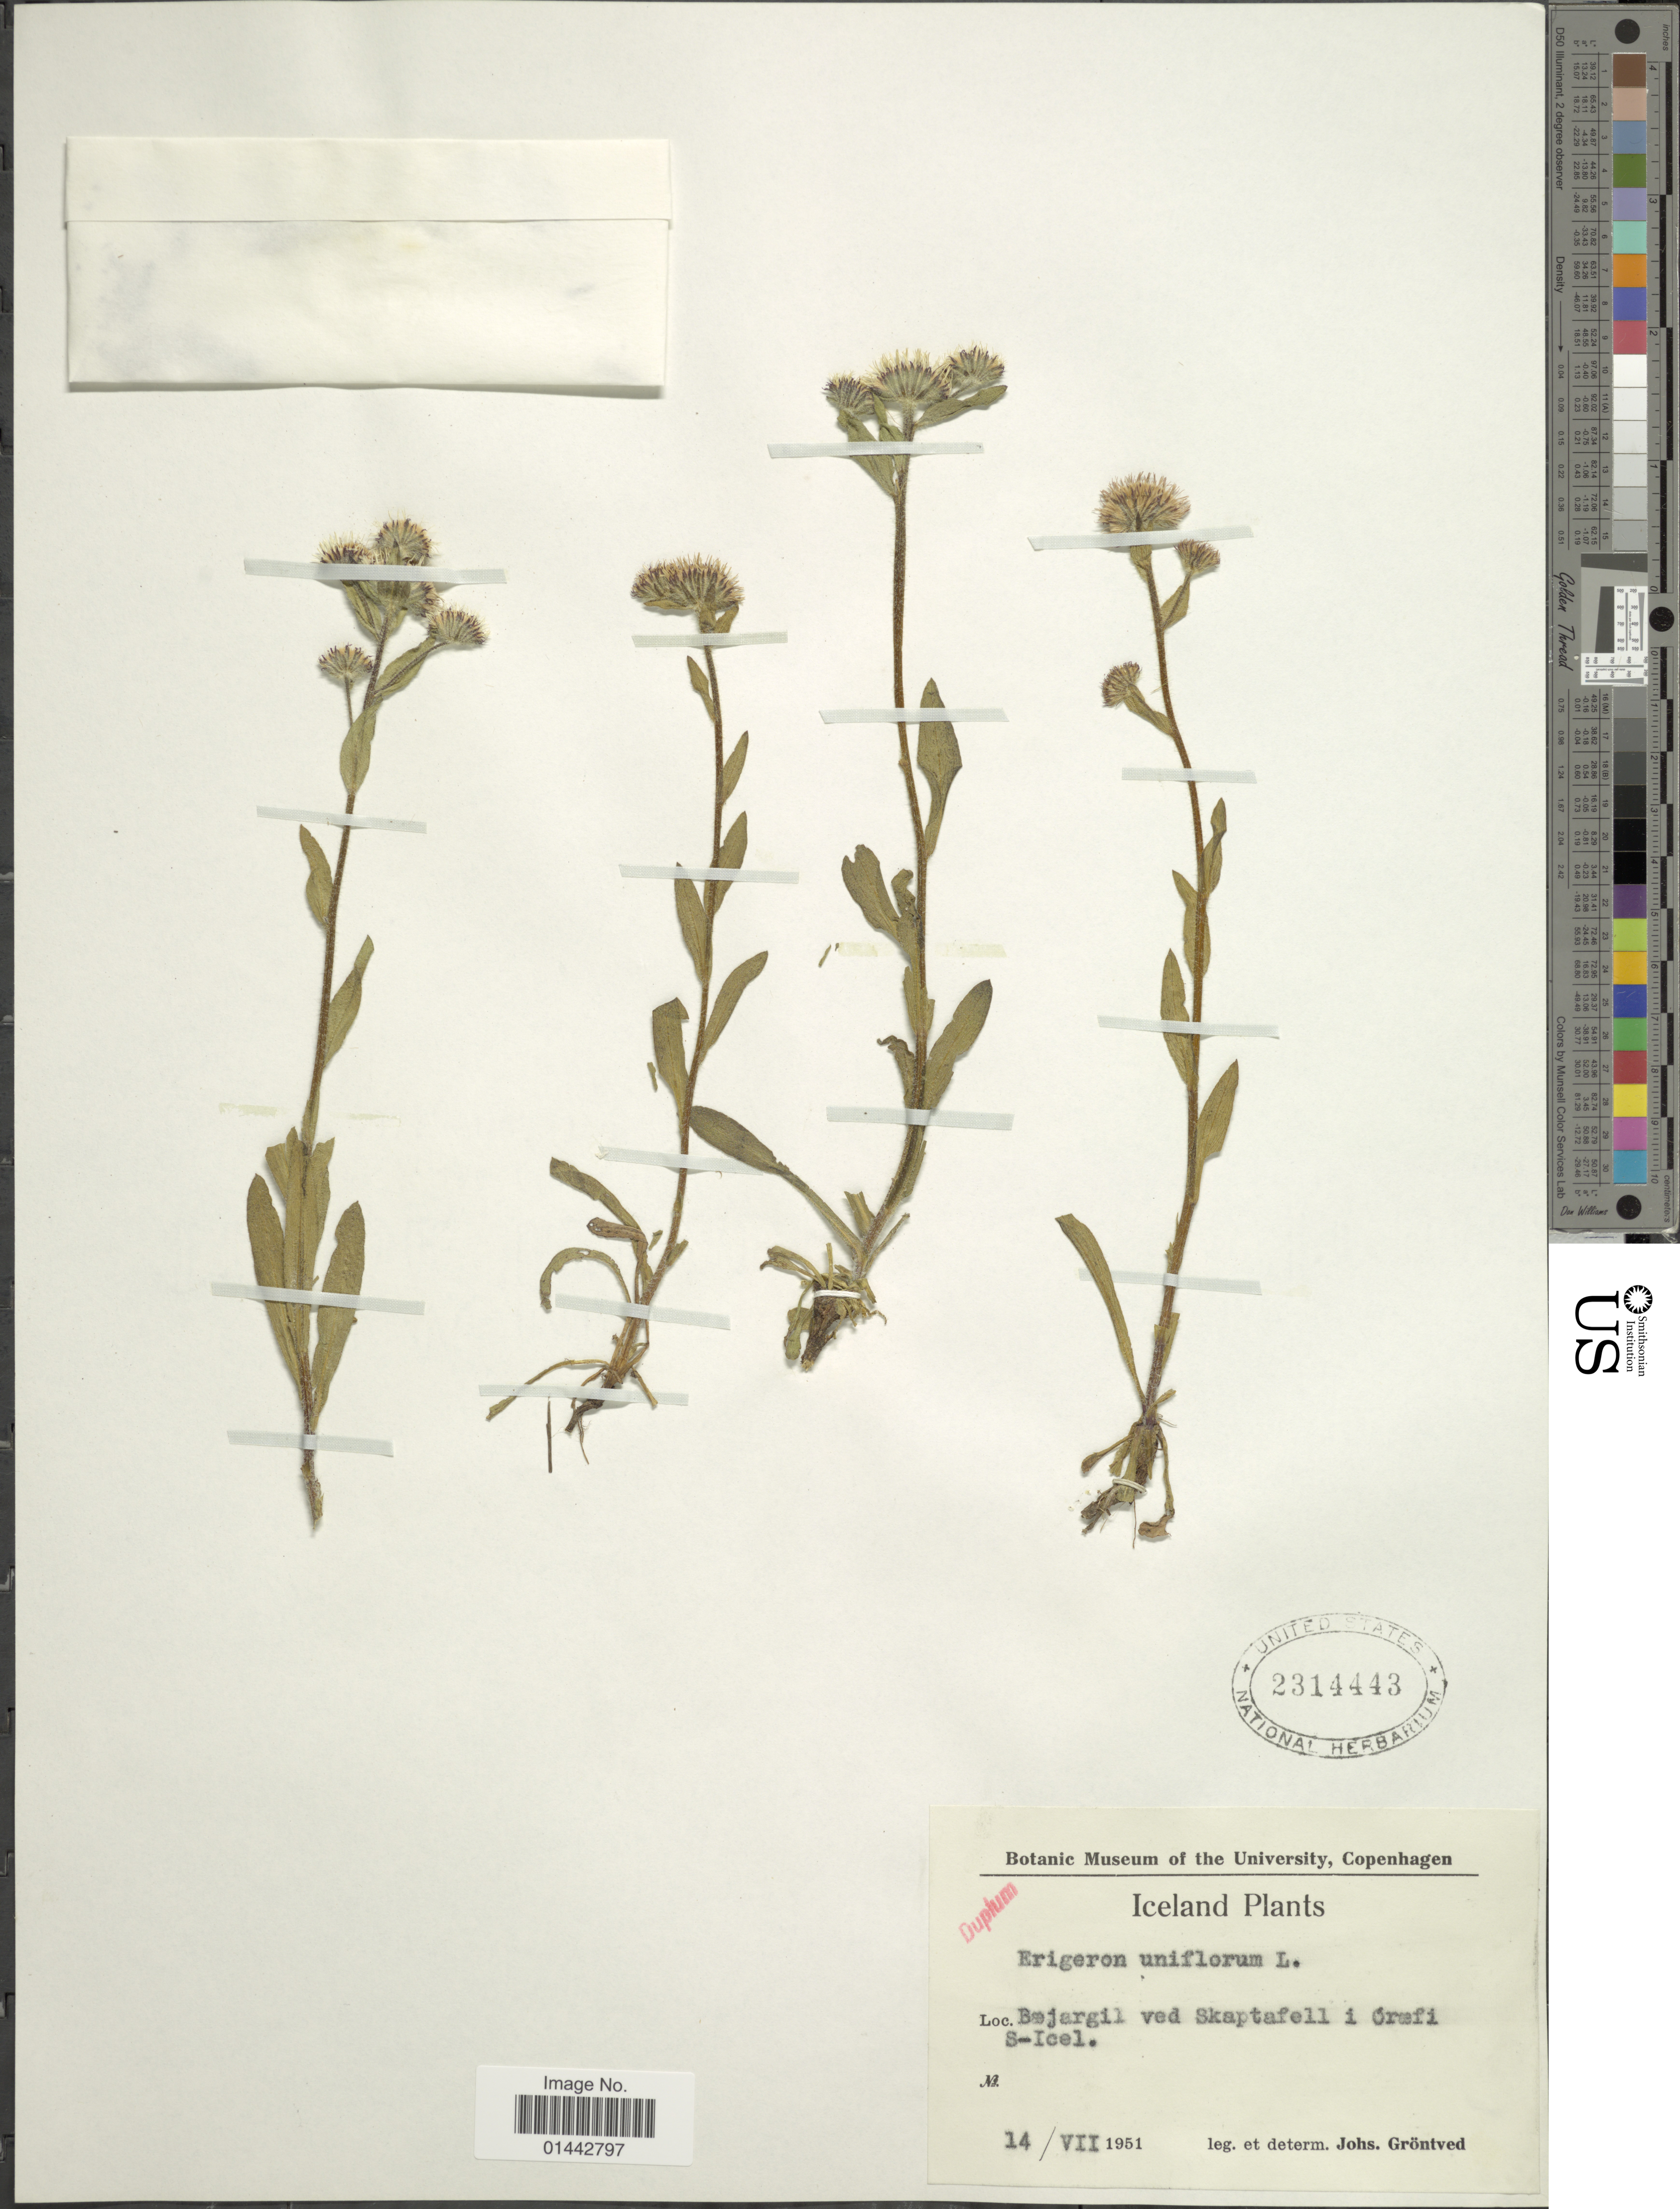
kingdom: Plantae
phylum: Tracheophyta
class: Magnoliopsida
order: Asterales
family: Asteraceae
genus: Erigeron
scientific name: Erigeron uniflorus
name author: L.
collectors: J. Gröntved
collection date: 1951-07-14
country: Iceland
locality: Bæjargil ved Skaptafell i Cræfi S-Icel.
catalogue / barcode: US 2314443